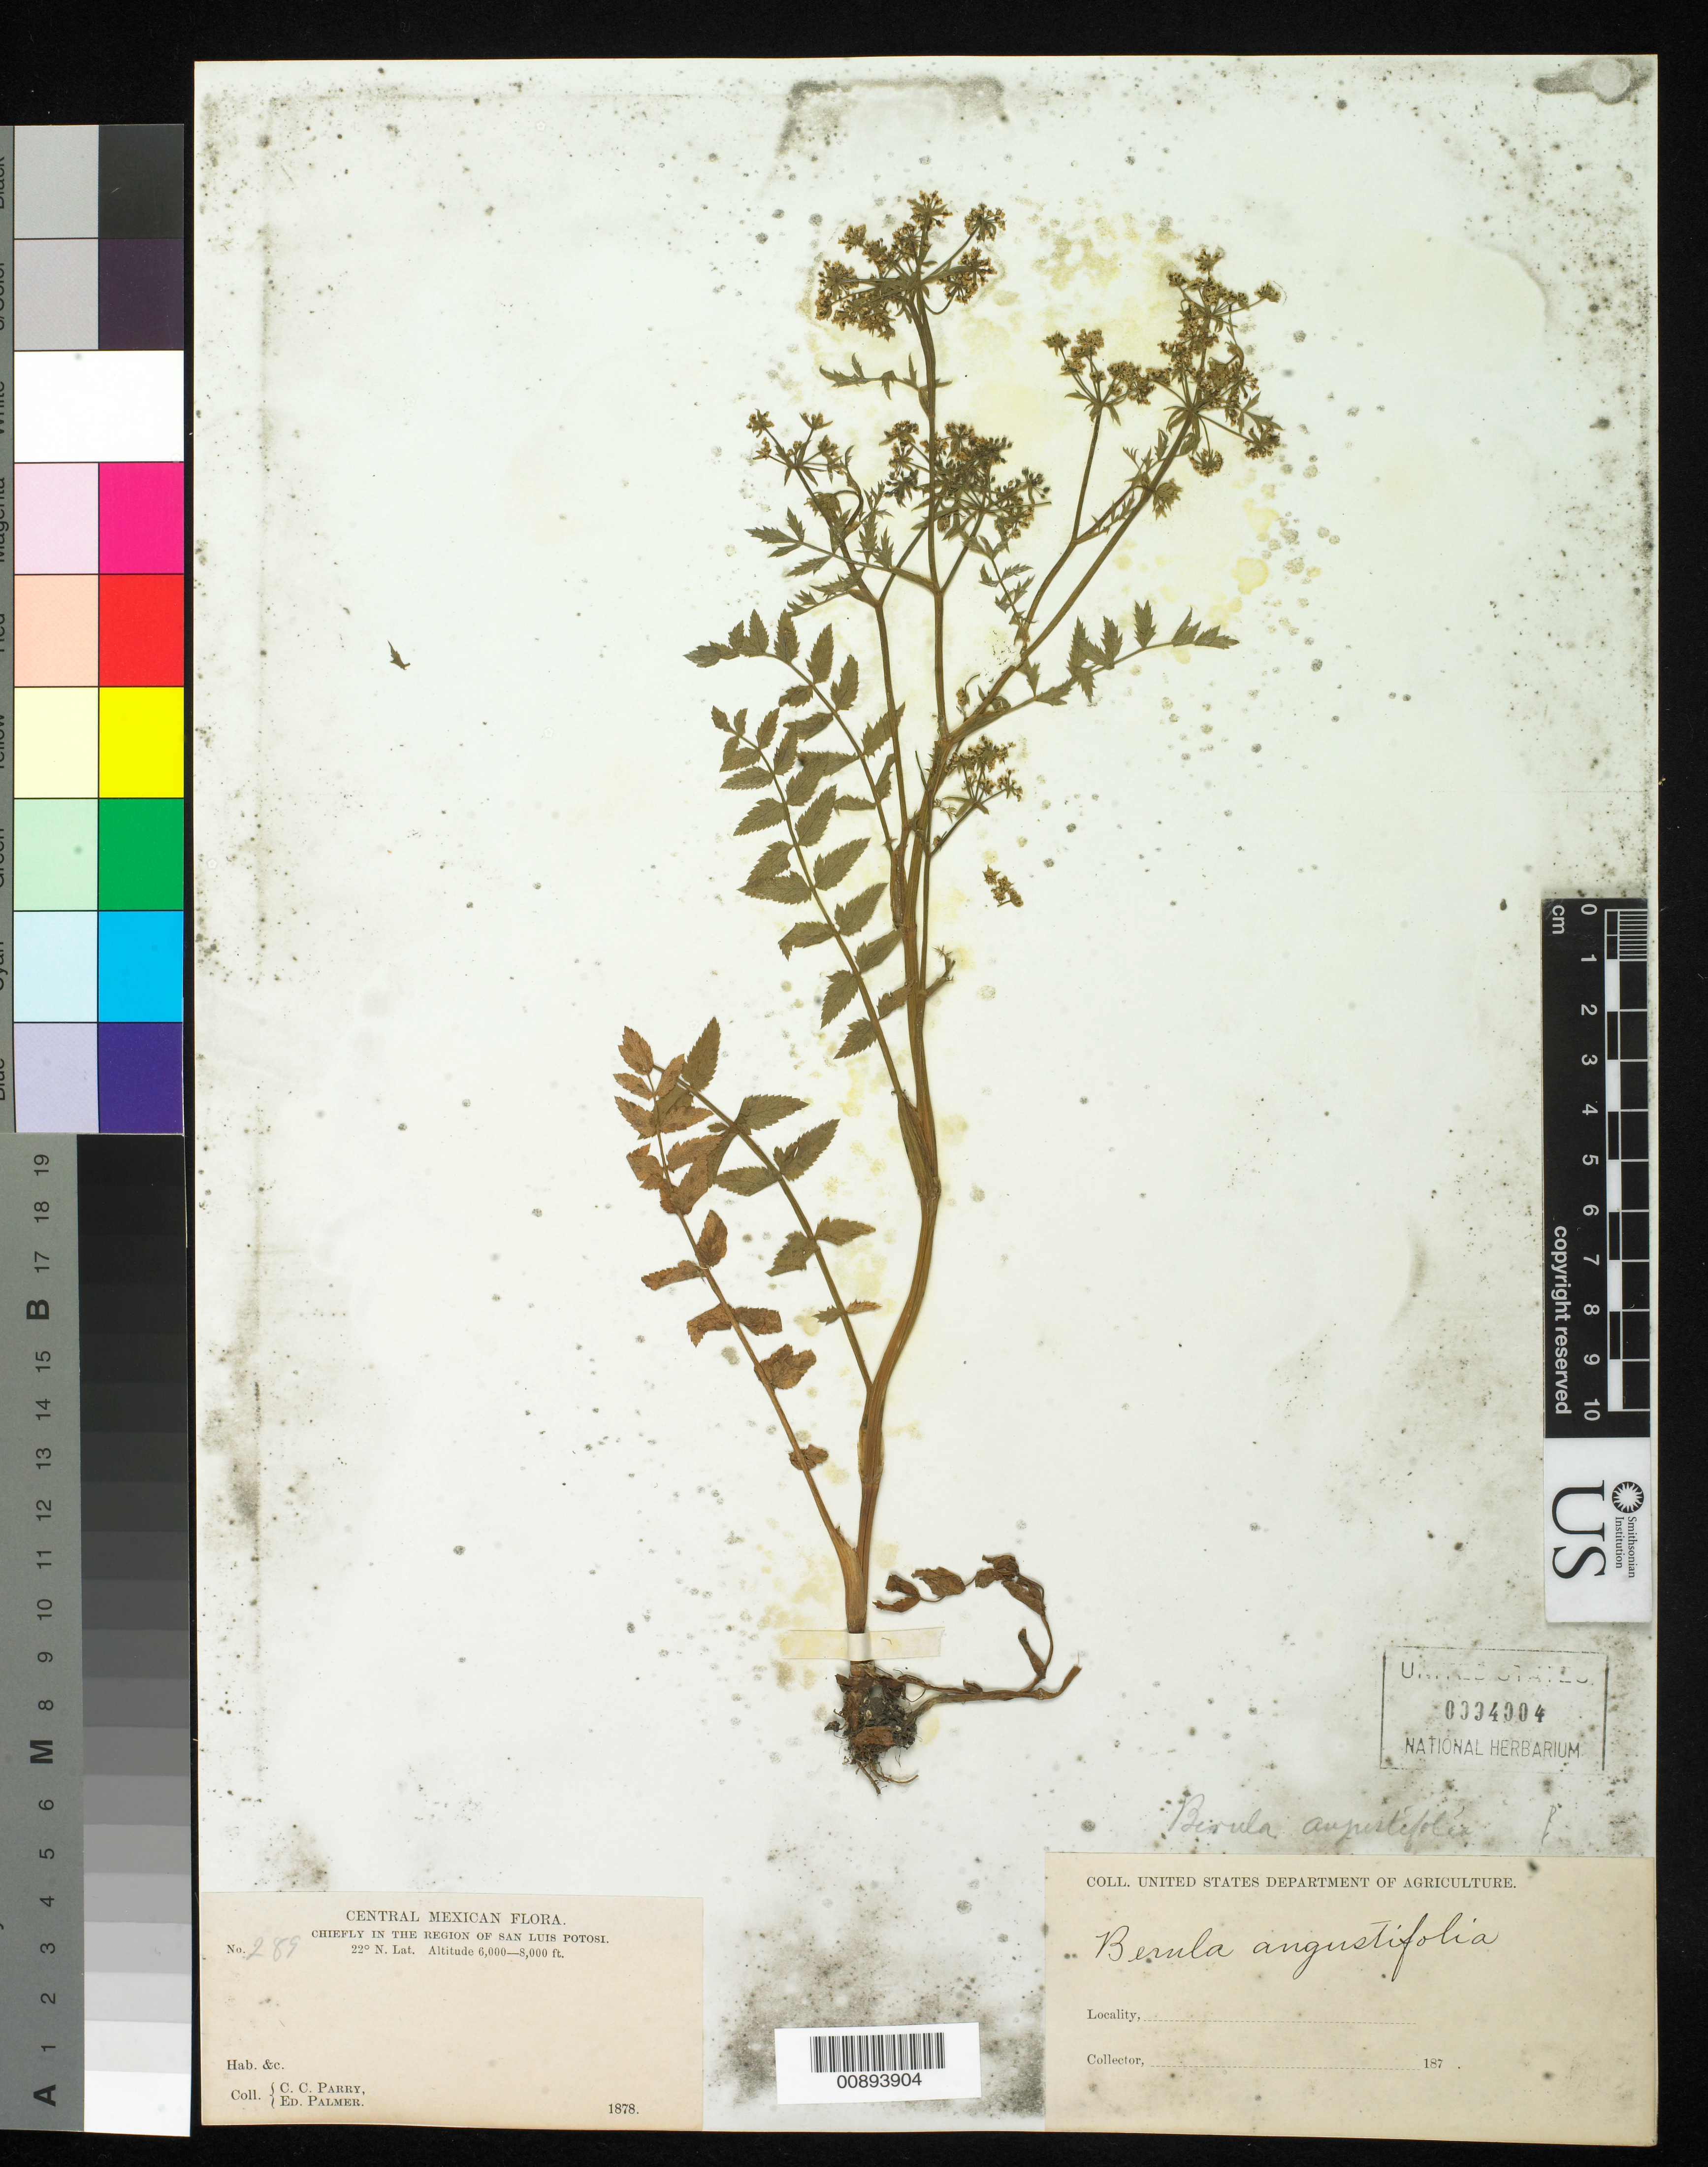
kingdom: Plantae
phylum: Tracheophyta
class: Magnoliopsida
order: Apiales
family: Apiaceae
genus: Berula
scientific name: Berula angustifolia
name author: Mert. & W.D.J. Koch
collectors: C. C. Parry & E. Palmer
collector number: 289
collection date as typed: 1878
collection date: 1878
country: Mexico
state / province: San Luis Potosí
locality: Chiefly in the region of San Luis Potosí.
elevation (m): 1829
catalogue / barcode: US 94004